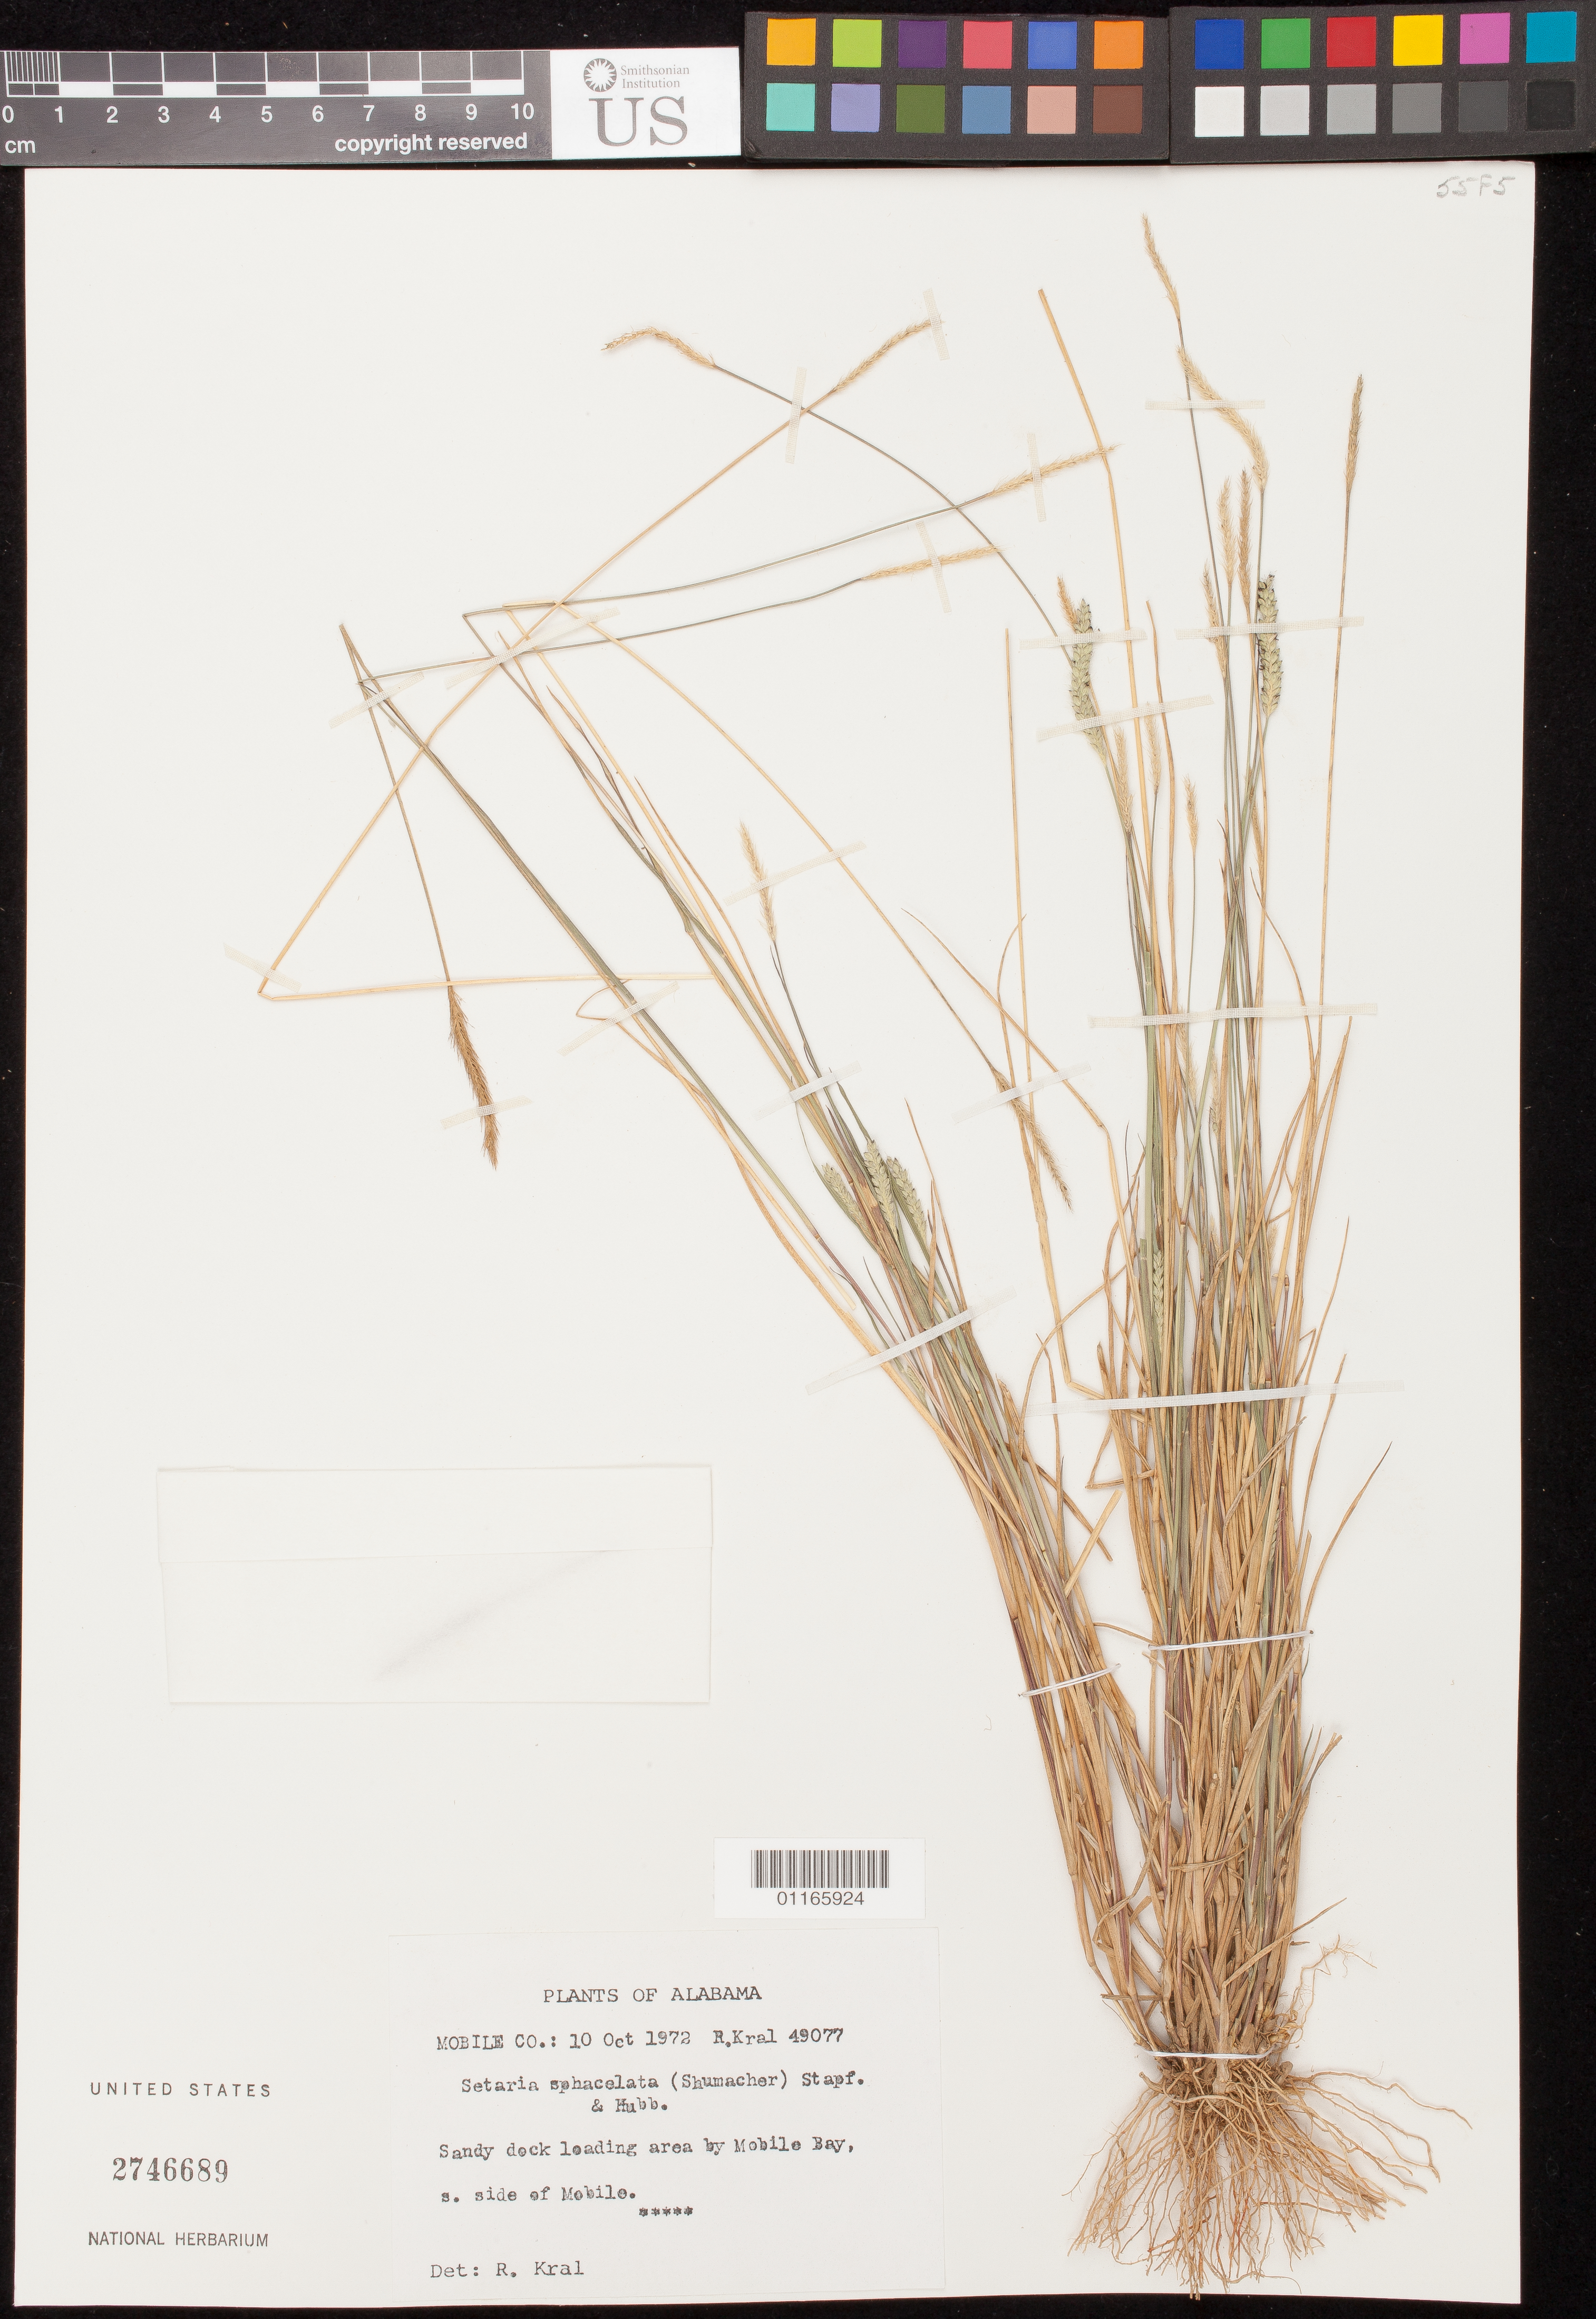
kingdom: Plantae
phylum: Tracheophyta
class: Liliopsida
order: Poales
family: Poaceae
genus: Setaria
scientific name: Setaria sphacelata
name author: (Schumach.) Stapf & Hubb. ex Moss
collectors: R. Kral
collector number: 49077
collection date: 1972-10-10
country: United States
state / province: Alabama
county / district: Mobile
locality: Area by Mobile Bay, s. side of Mobile.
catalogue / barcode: US 2746689